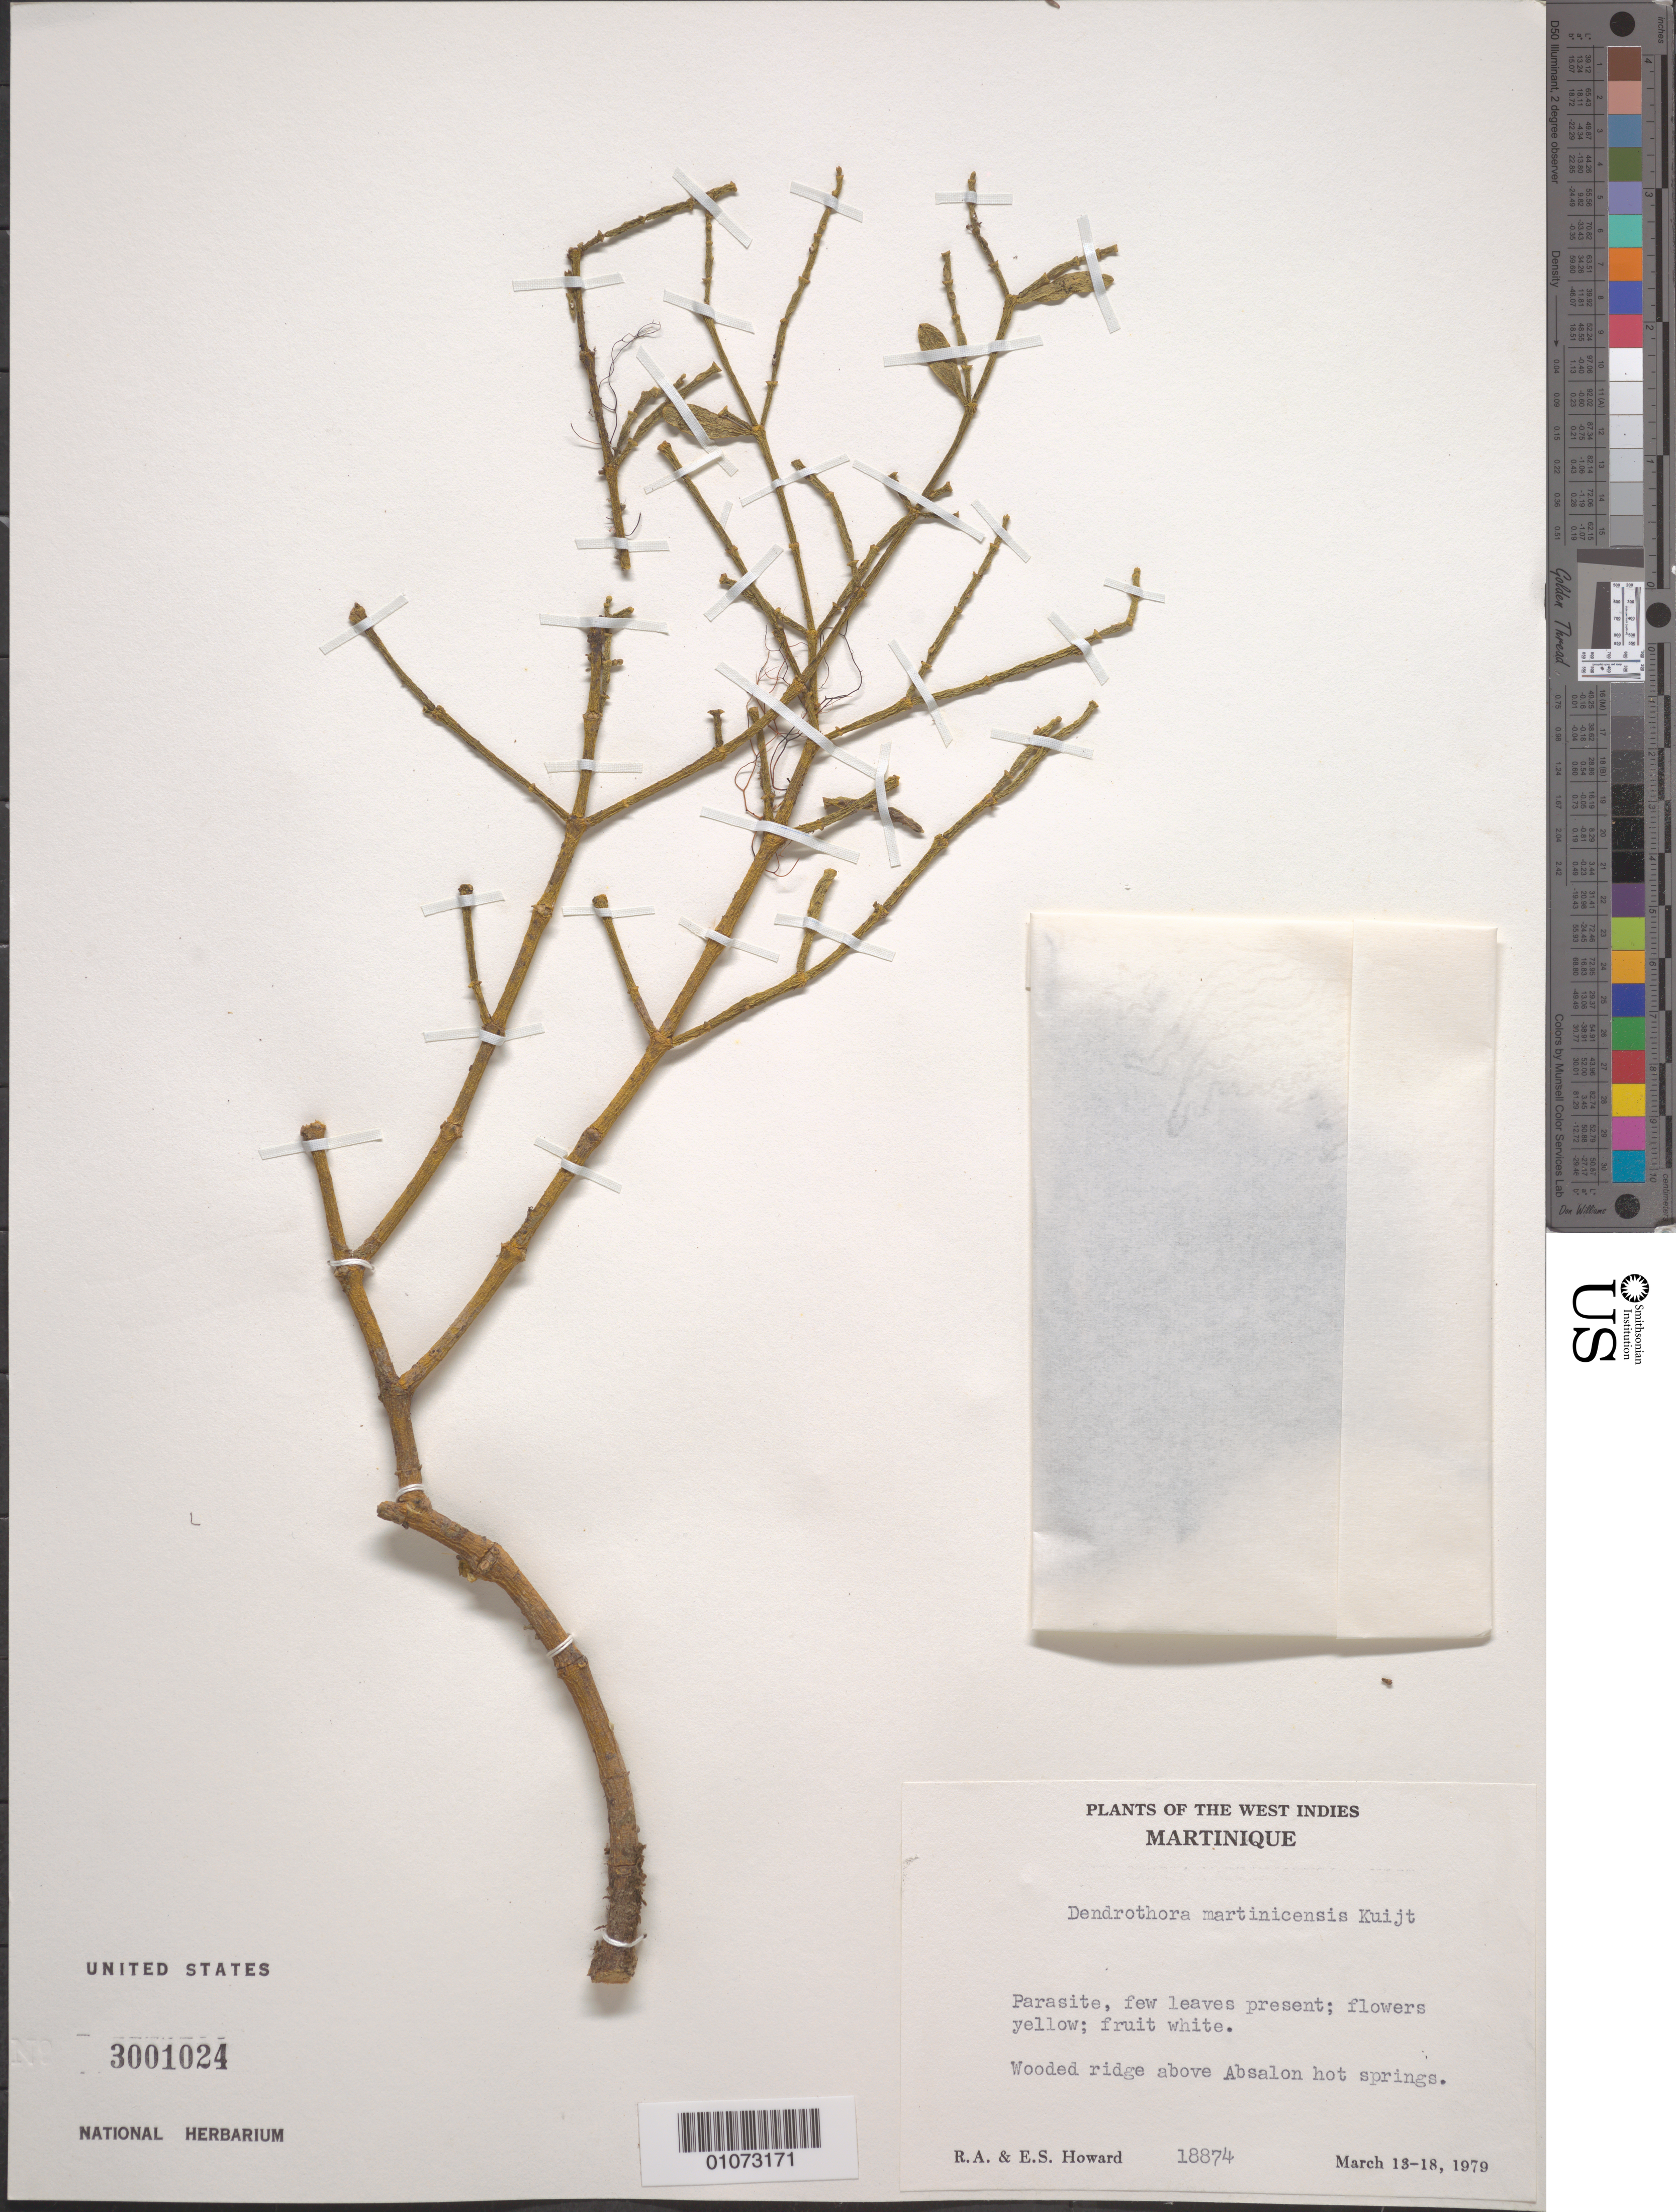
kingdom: Plantae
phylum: Tracheophyta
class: Magnoliopsida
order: Santalales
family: Viscaceae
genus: Dendrophthora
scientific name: Dendrophthora martinicensis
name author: Kuijt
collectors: E. S. Howard & R. A. Howard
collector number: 18874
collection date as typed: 13 Mar 1979 to 17 Mar 1979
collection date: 1979-03-13/1979-03-17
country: Martinique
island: Martinique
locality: Wooded ridge above Absalon hot springs.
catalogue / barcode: US 3001024